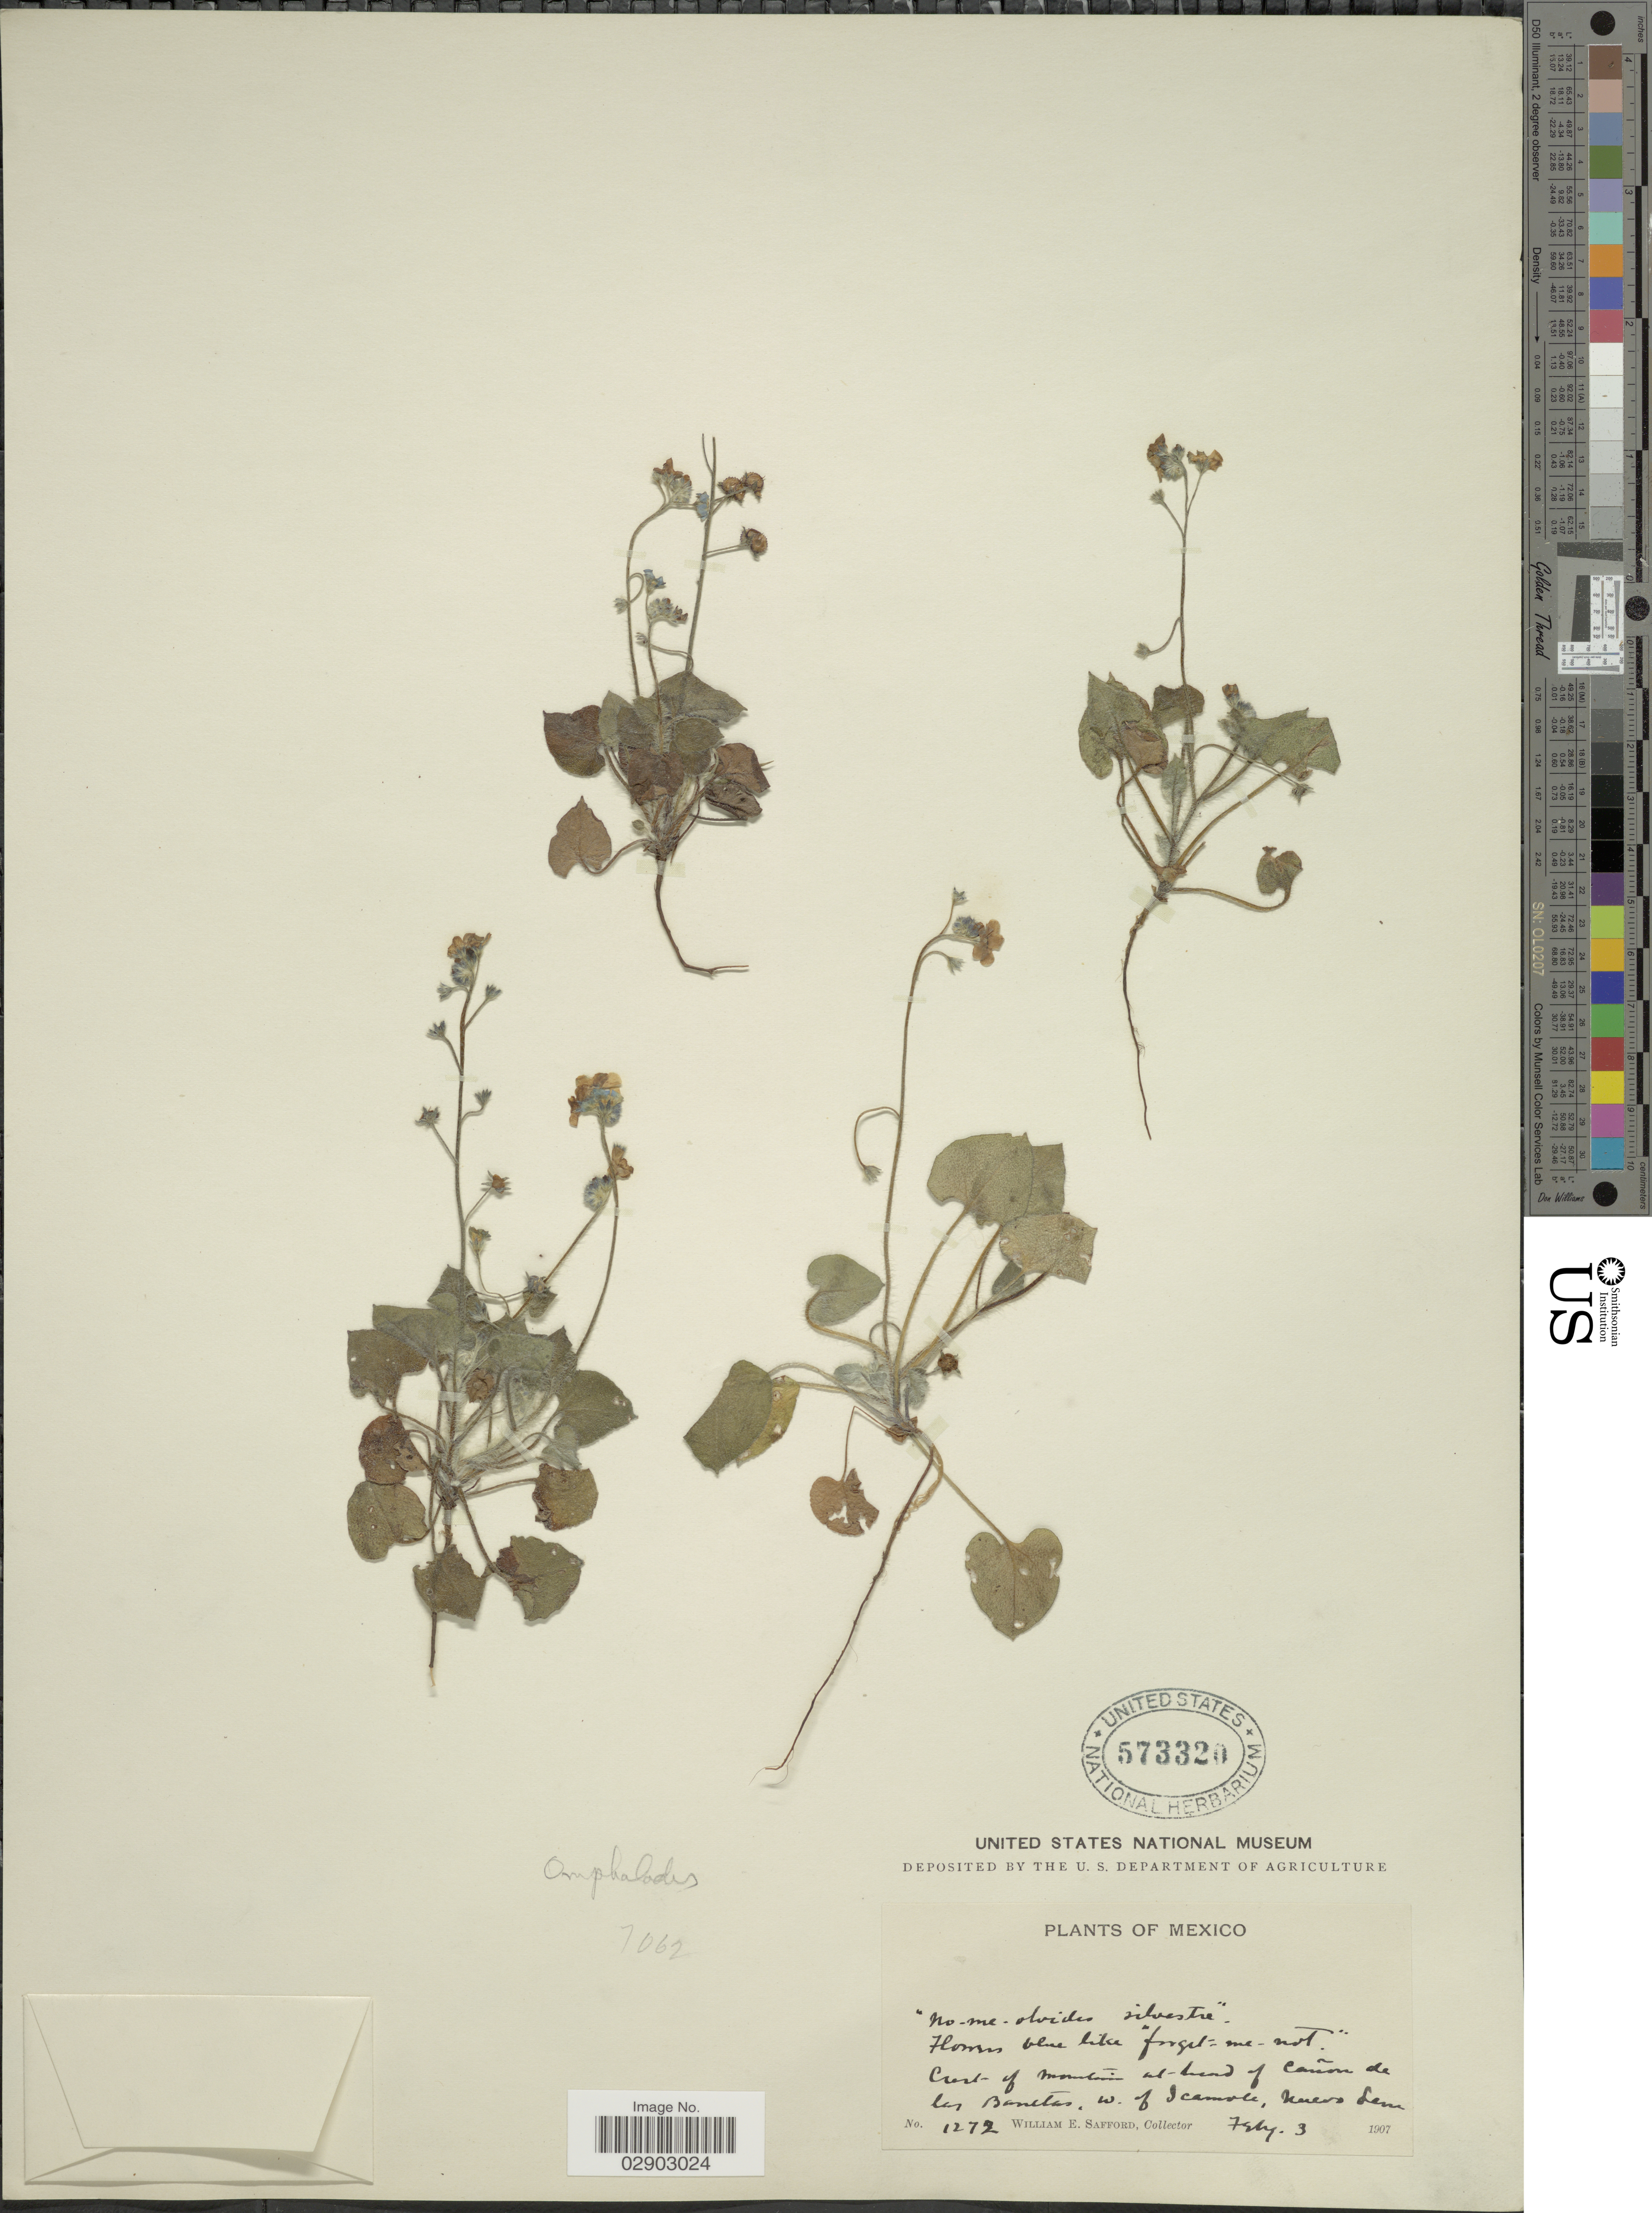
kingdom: Plantae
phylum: Tracheophyta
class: Magnoliopsida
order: Boraginales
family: Boraginaceae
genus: Omphalodes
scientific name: Omphalodes aliena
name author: A. Gray ex Hemsl.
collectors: W. E. Safford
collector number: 1272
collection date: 1907-02-03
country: Mexico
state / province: Nuevo León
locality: Crest of mountain at land of cañon de las Bonitas. w. of Icamole.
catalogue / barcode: US 573320